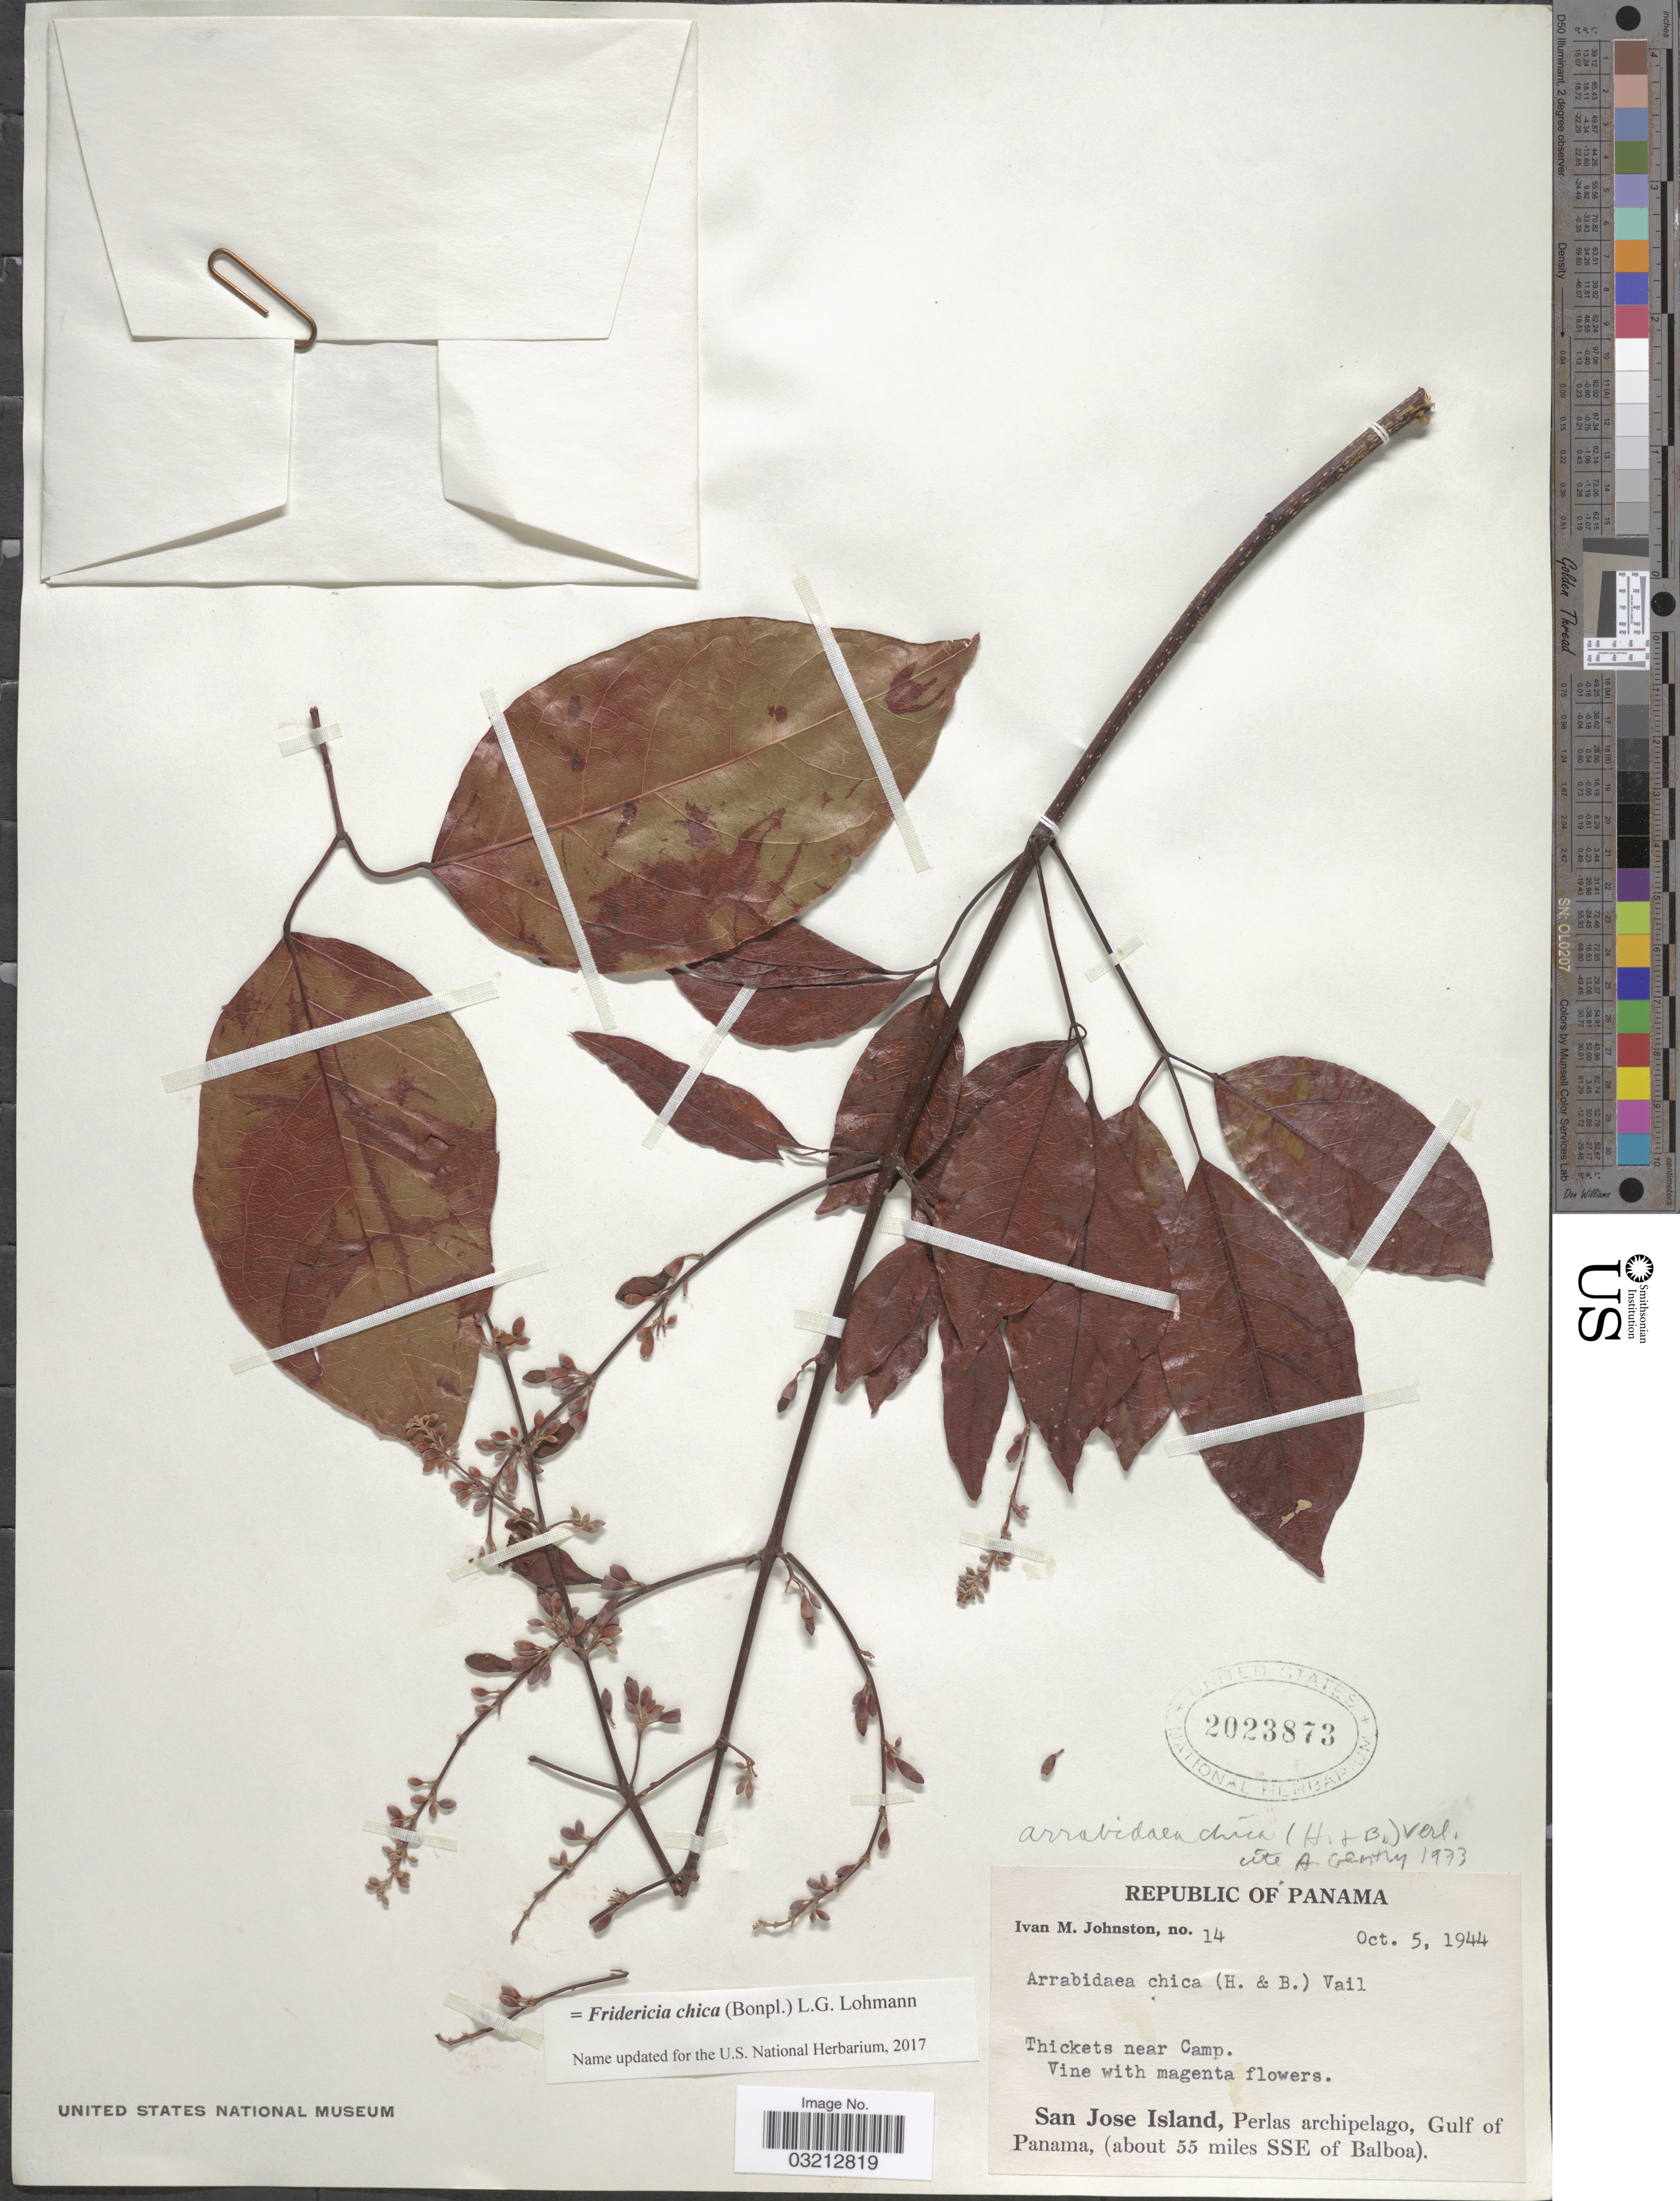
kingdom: Plantae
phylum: Tracheophyta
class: Magnoliopsida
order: Lamiales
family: Bignoniaceae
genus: Fridericia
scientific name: Fridericia chica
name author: (Bonpl.) L.G. Lohmann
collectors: I.M. Johnston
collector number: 14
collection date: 1944-10-05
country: Panama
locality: Thickets near Camp. San Jose Island, Perlas archipelago, Guf of Panama, (about 55 miles SSE of Balboa).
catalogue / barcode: US 2023873